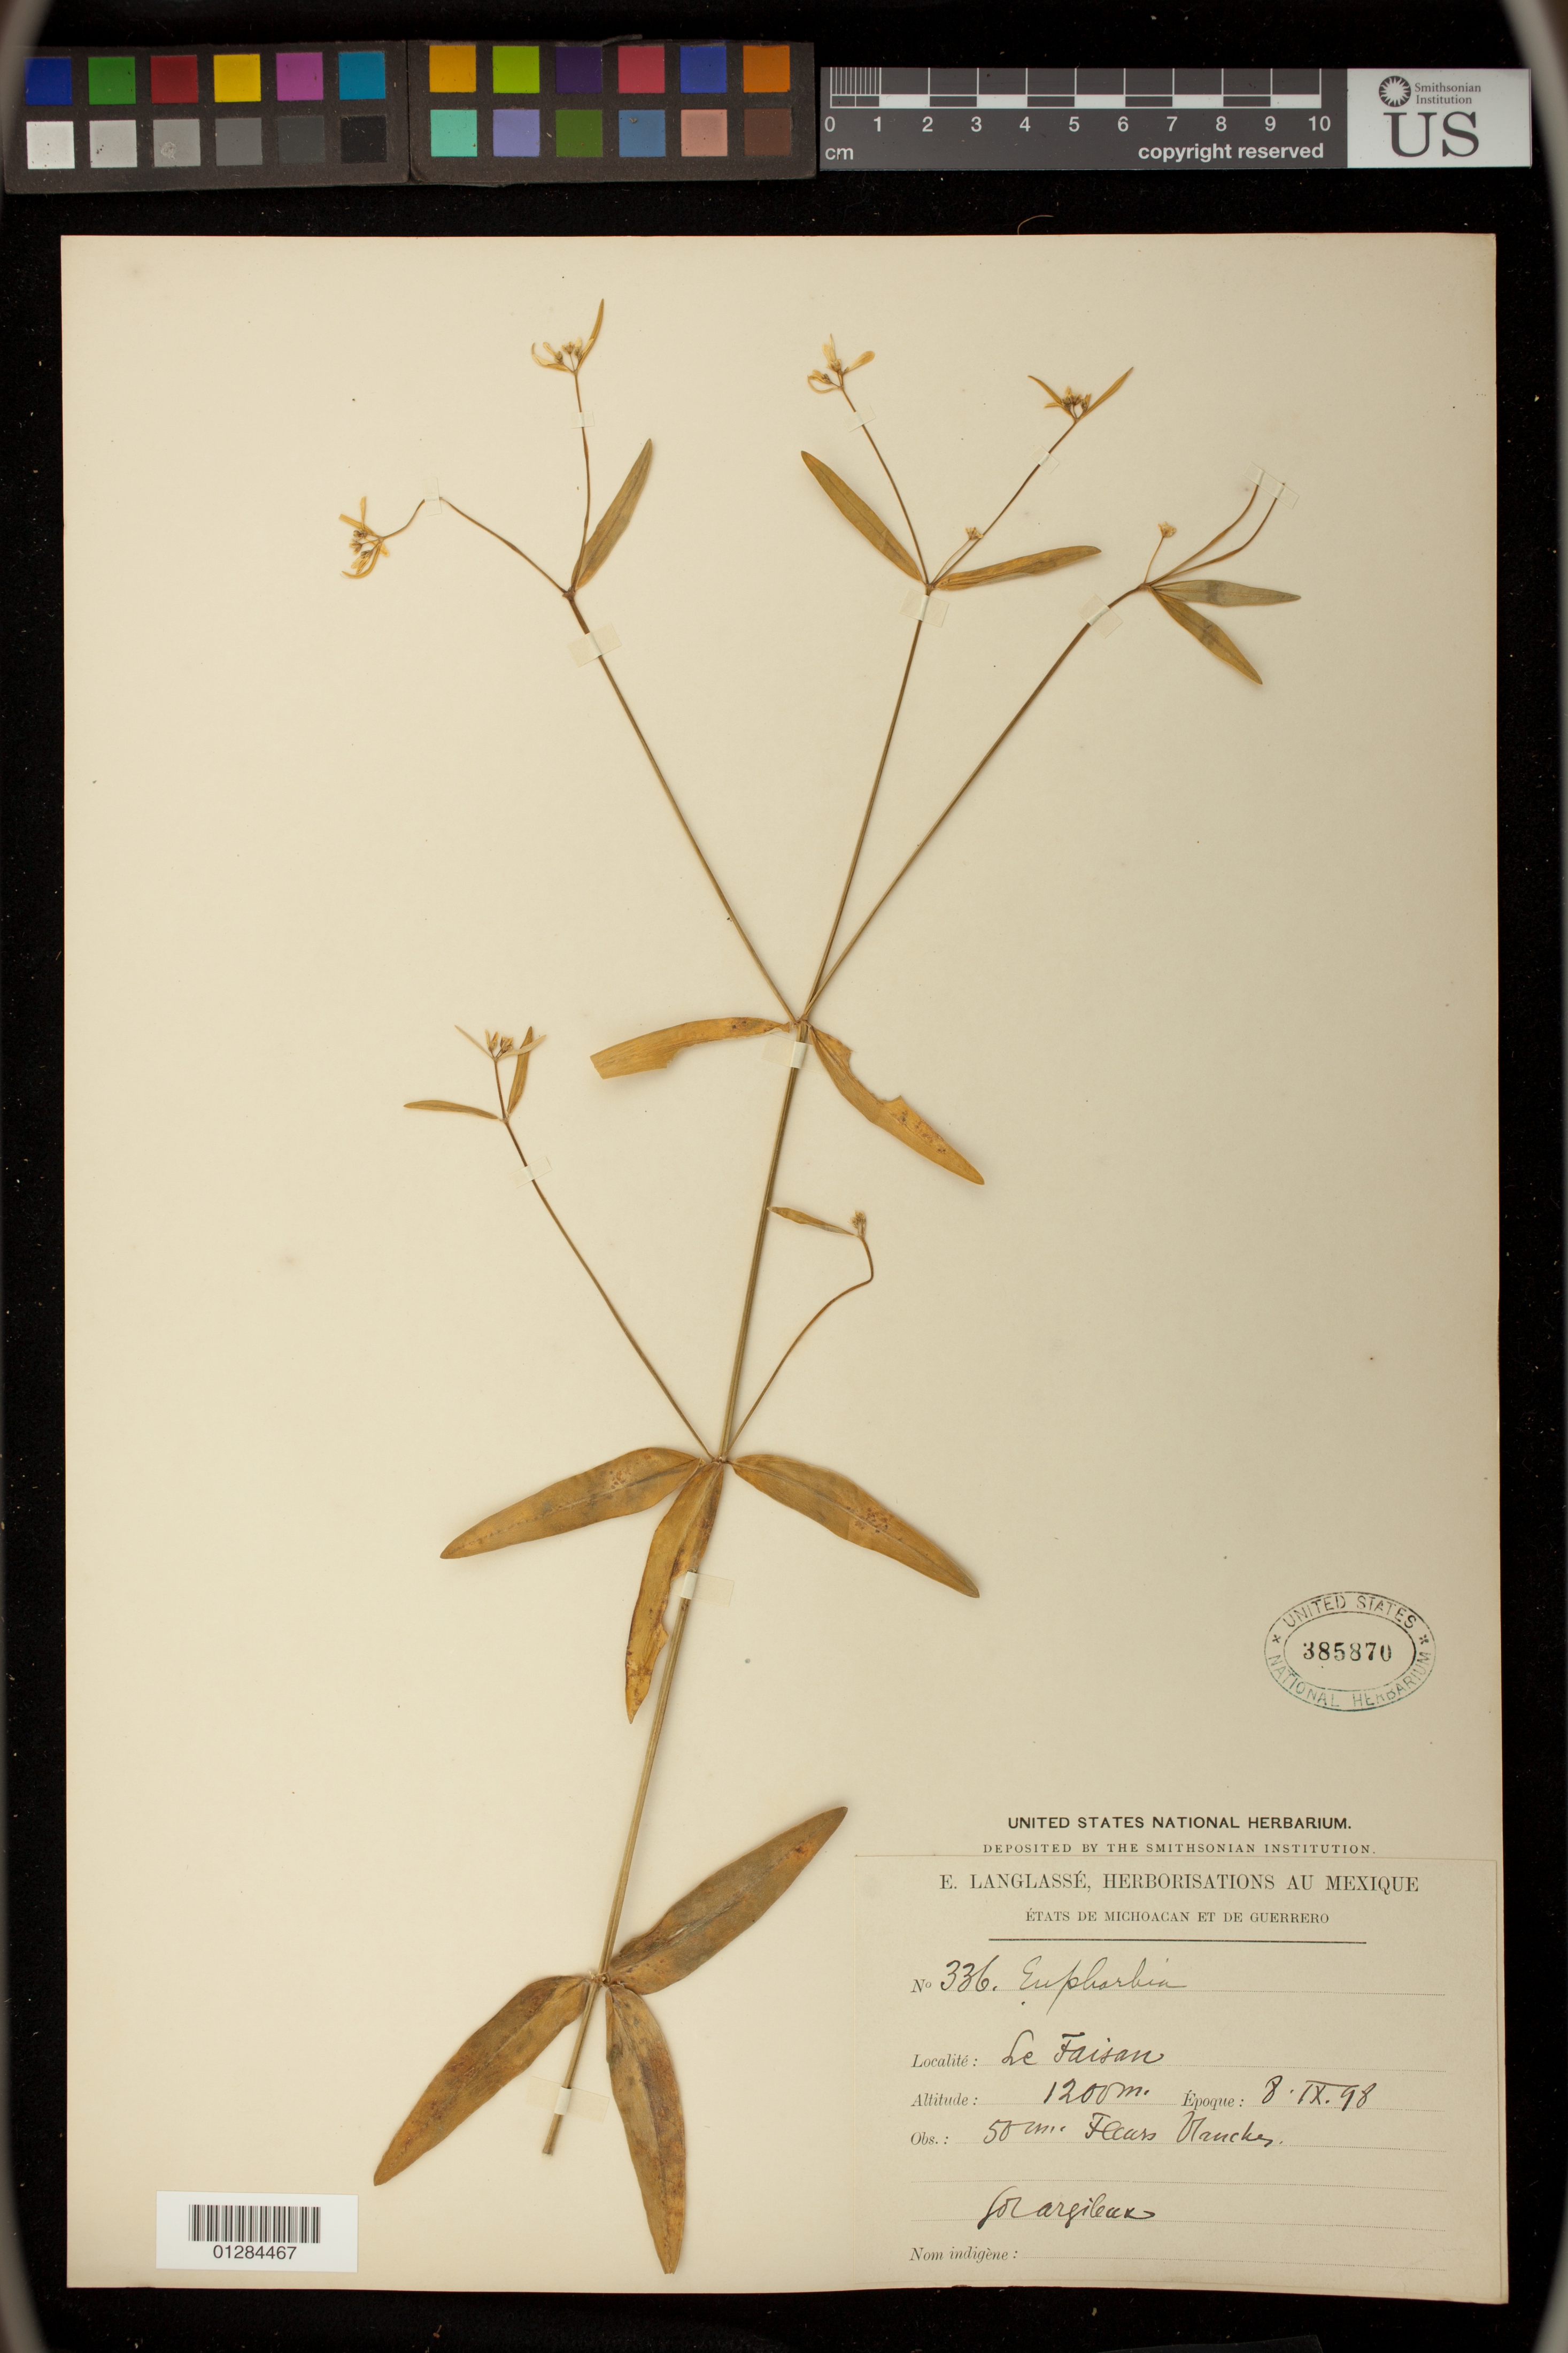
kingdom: Plantae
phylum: Tracheophyta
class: Magnoliopsida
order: Malpighiales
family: Euphorbiaceae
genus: Euphorbia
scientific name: Euphorbia triphylla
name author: (Klotzsch & Garcke) Oudejans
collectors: E. Langlassé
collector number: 336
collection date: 1898-09-08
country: Mexico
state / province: Guerrero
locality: Le Faisan [El Faisan]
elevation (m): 1200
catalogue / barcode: US 385870